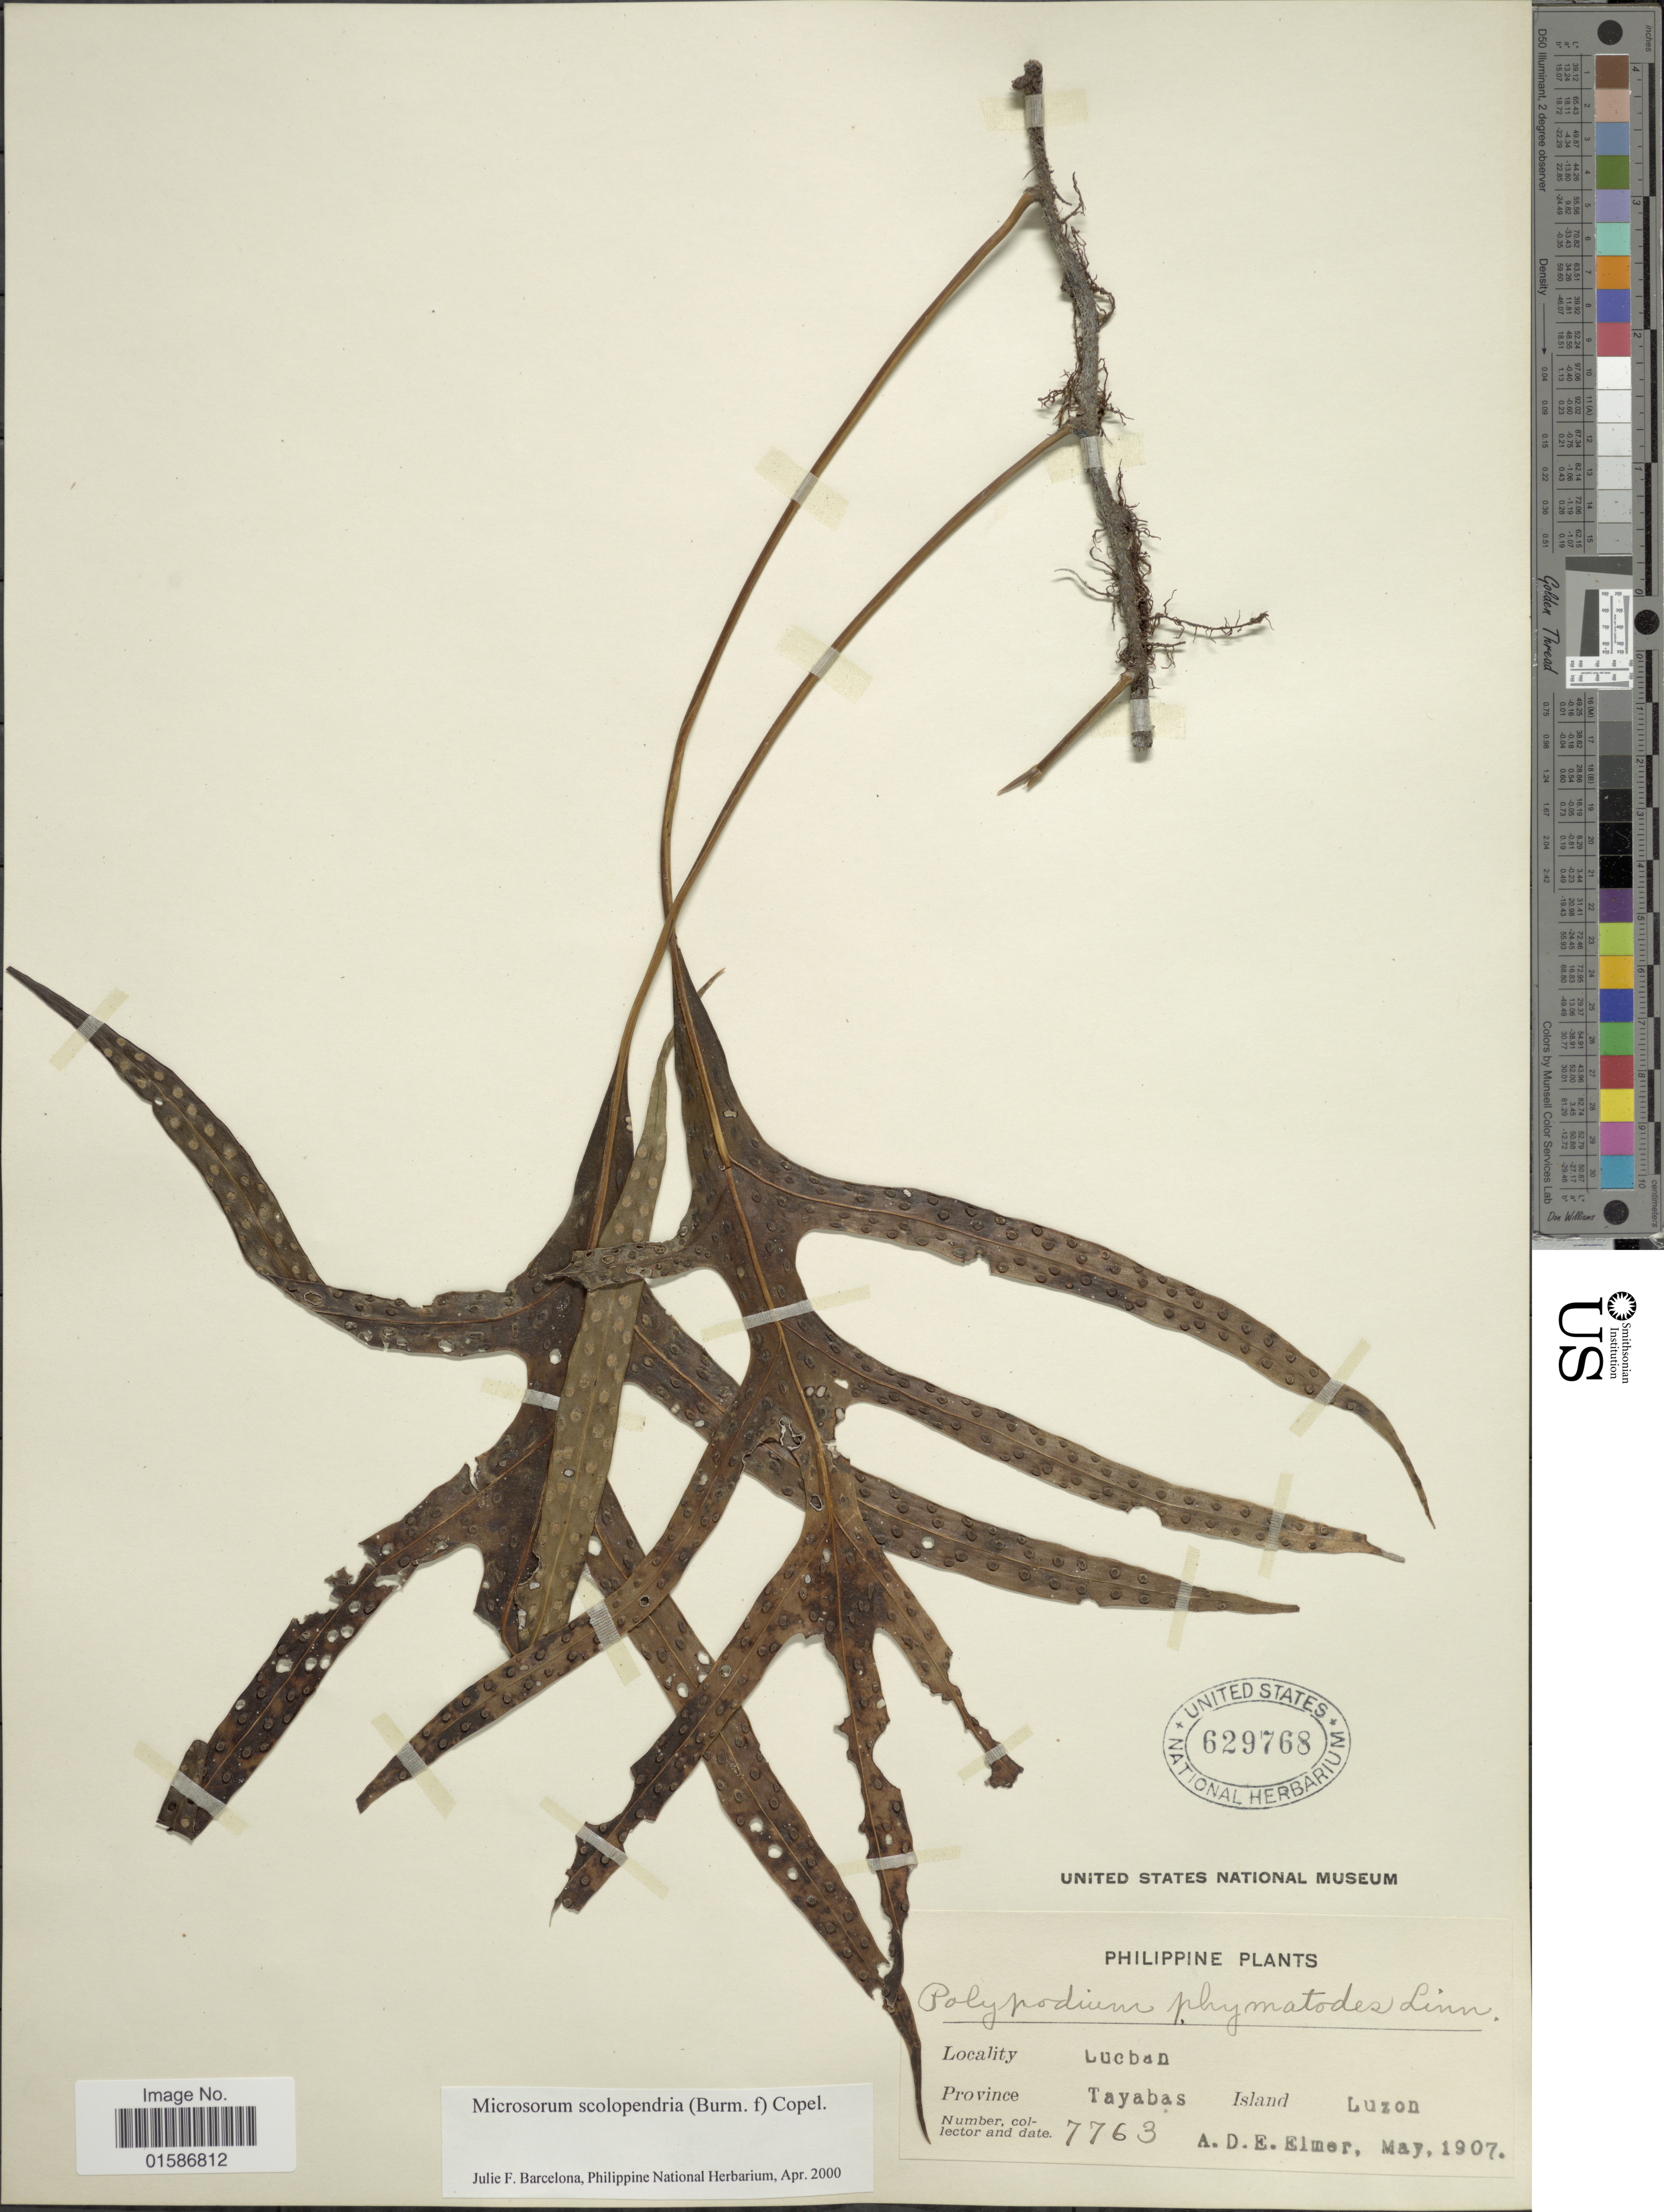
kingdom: Plantae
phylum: Tracheophyta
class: Polypodiopsida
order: Polypodiales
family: Polypodiaceae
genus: Microsorum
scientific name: Microsorum scolopendria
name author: (Burm. f.) Copel.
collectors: A. D. E. Elmer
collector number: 7763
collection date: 1907-05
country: Philippines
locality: Lucban, Province Tayabas, Island Luzon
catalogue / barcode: US 629768